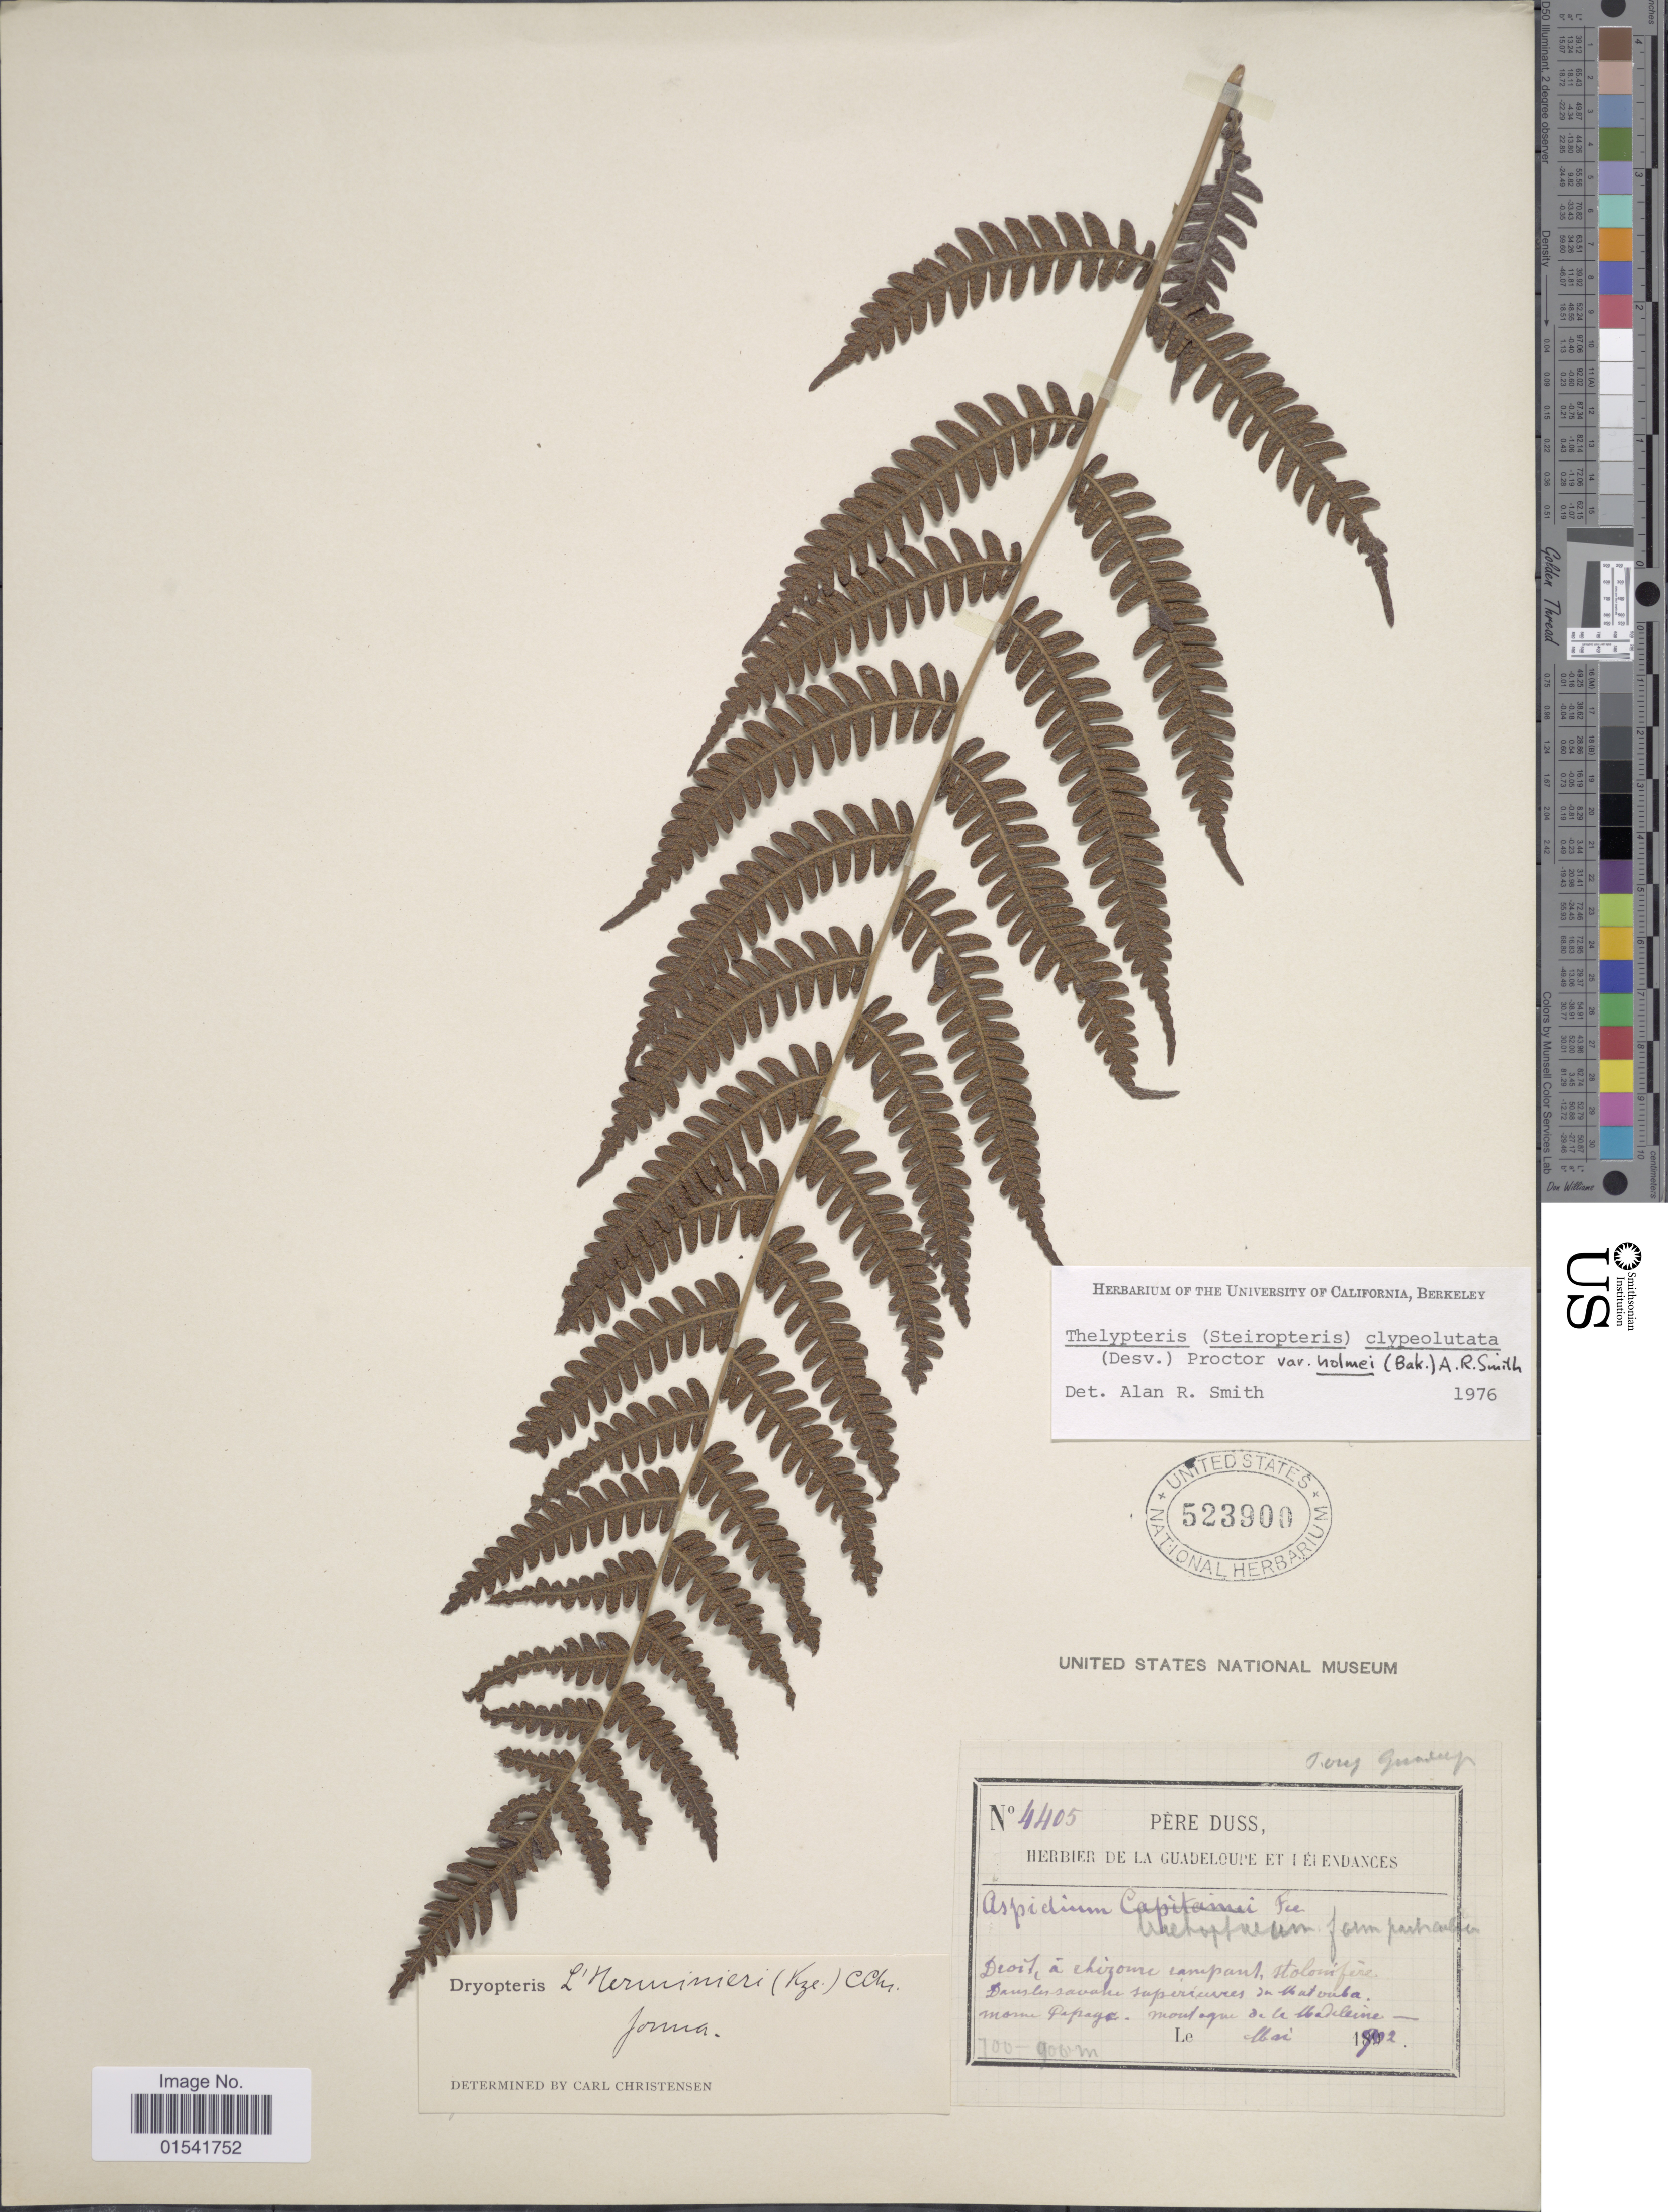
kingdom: Plantae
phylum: Tracheophyta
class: Polypodiopsida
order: Polypodiales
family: Thelypteridaceae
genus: Steiropteris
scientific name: Steiropteris clypeolutata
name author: (Desv.) Pic. Serm.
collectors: Père Duss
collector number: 4405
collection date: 1902-05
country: Guadeloupe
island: Leeward Is.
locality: Dans les savane superieures du Matouba. Morne Papaye, montagne de la Madeleine.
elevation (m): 700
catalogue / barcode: US 523900